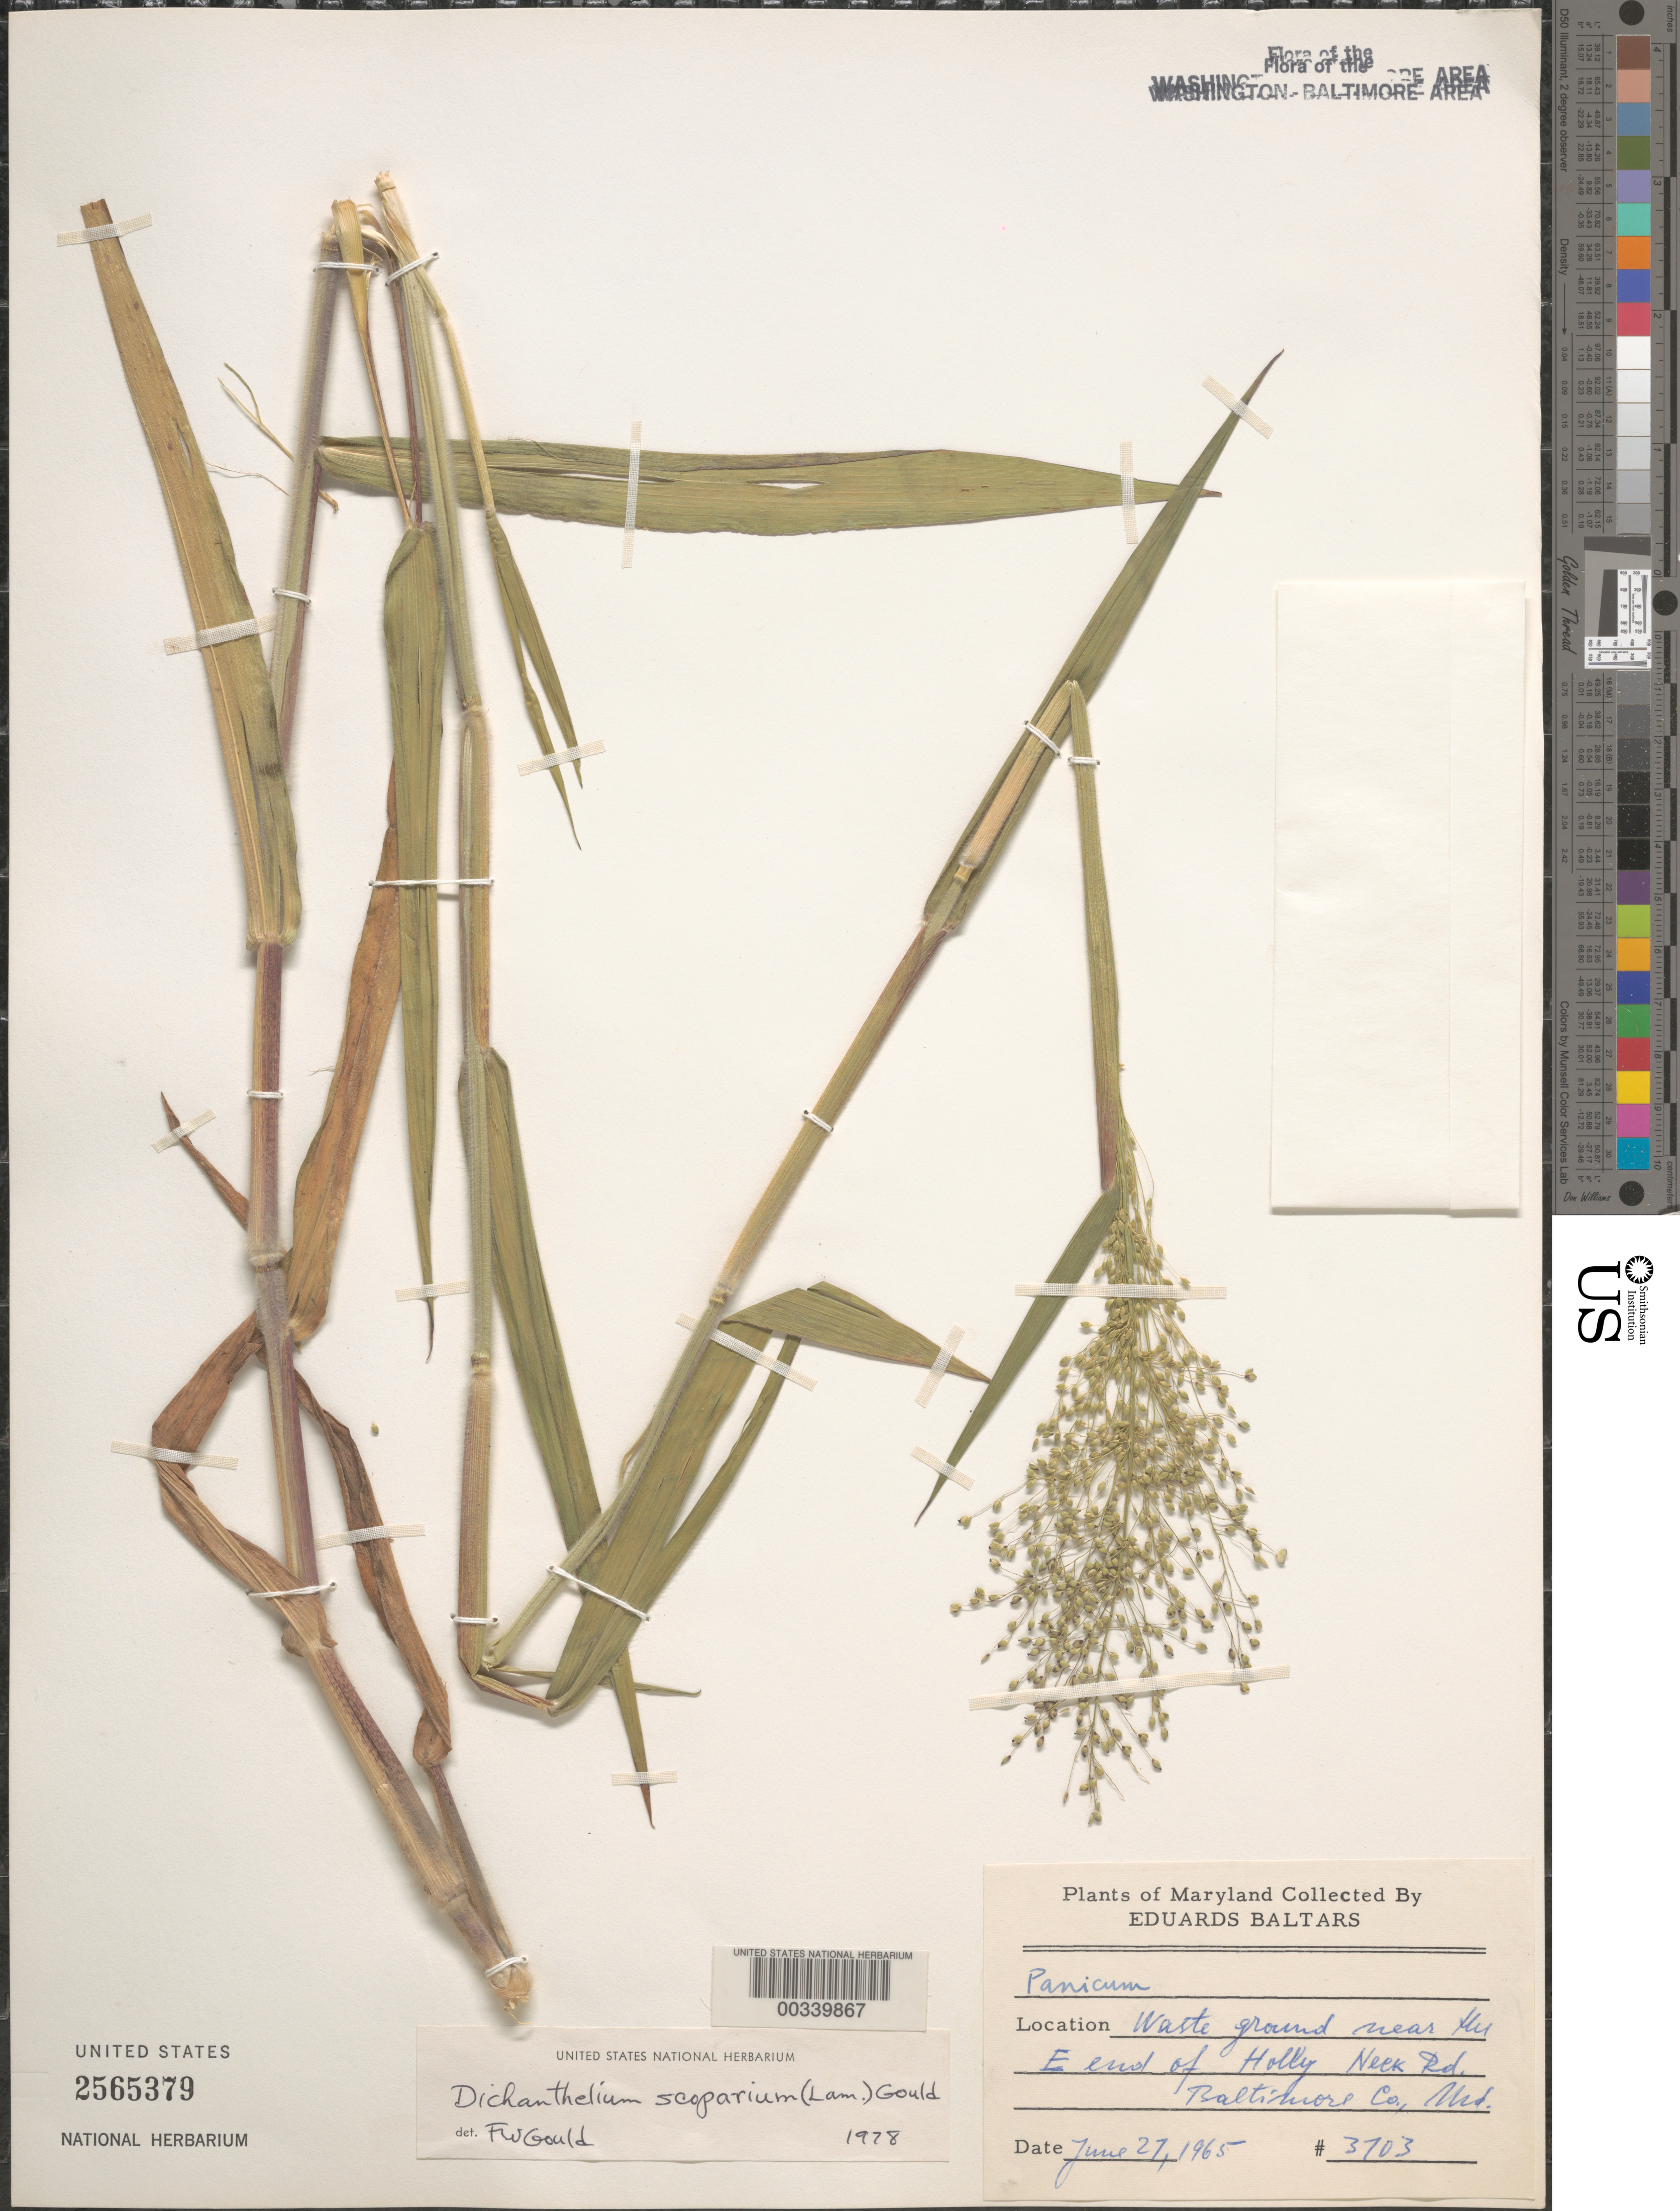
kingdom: Plantae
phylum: Tracheophyta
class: Liliopsida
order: Poales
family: Poaceae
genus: Dichanthelium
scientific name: Dichanthelium scoparium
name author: (Lam.) Gould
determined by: Gould, F. W.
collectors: E. Baltars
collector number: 3703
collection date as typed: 27 Jun 1965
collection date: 1965-06-27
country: United States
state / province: Maryland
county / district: Baltimore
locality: E end of Holly Neek Rd.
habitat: Waste ground, roadside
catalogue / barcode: US 2565379